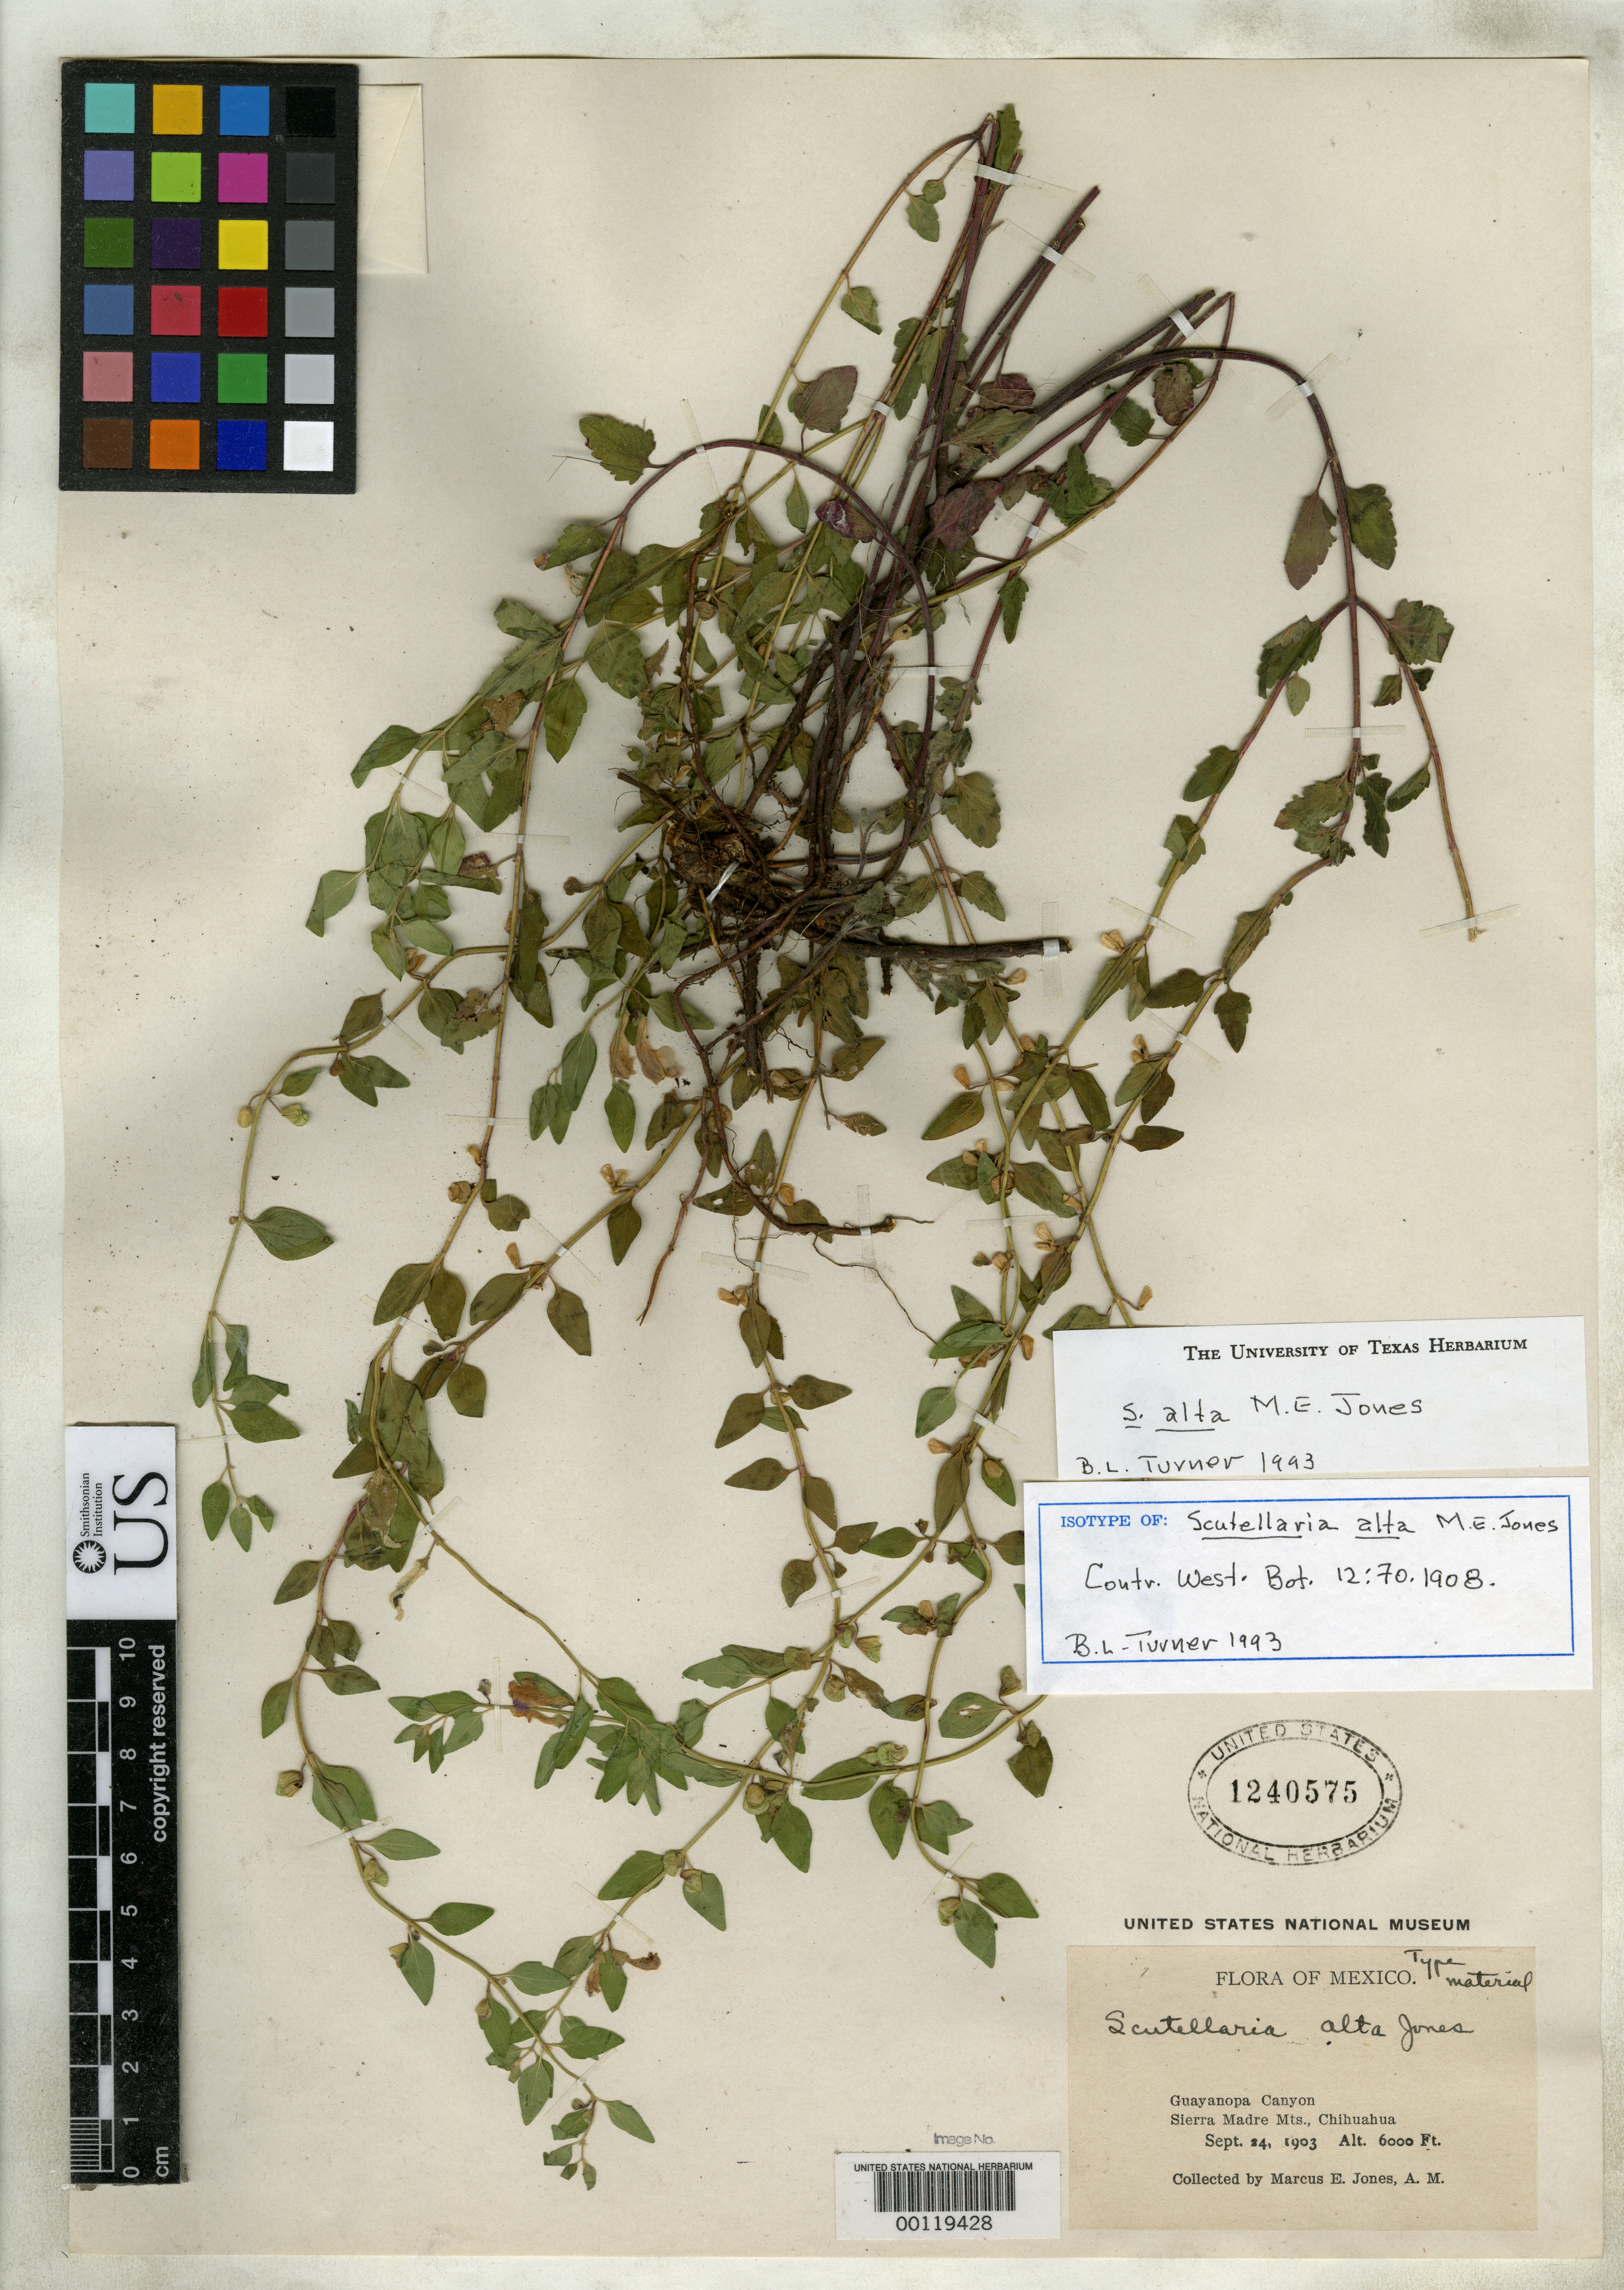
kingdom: Plantae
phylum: Tracheophyta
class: Magnoliopsida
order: Lamiales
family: Lamiaceae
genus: Scutellaria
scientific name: Scutellaria alta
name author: M.E. Jones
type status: Isotype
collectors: M. E. Jones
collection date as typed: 24 Sep 1903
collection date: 1903-09-24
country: Mexico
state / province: Chihuahua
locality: Sierra Madre Mtns., Guayanopa Canyon.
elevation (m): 1829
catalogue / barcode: US 1240575